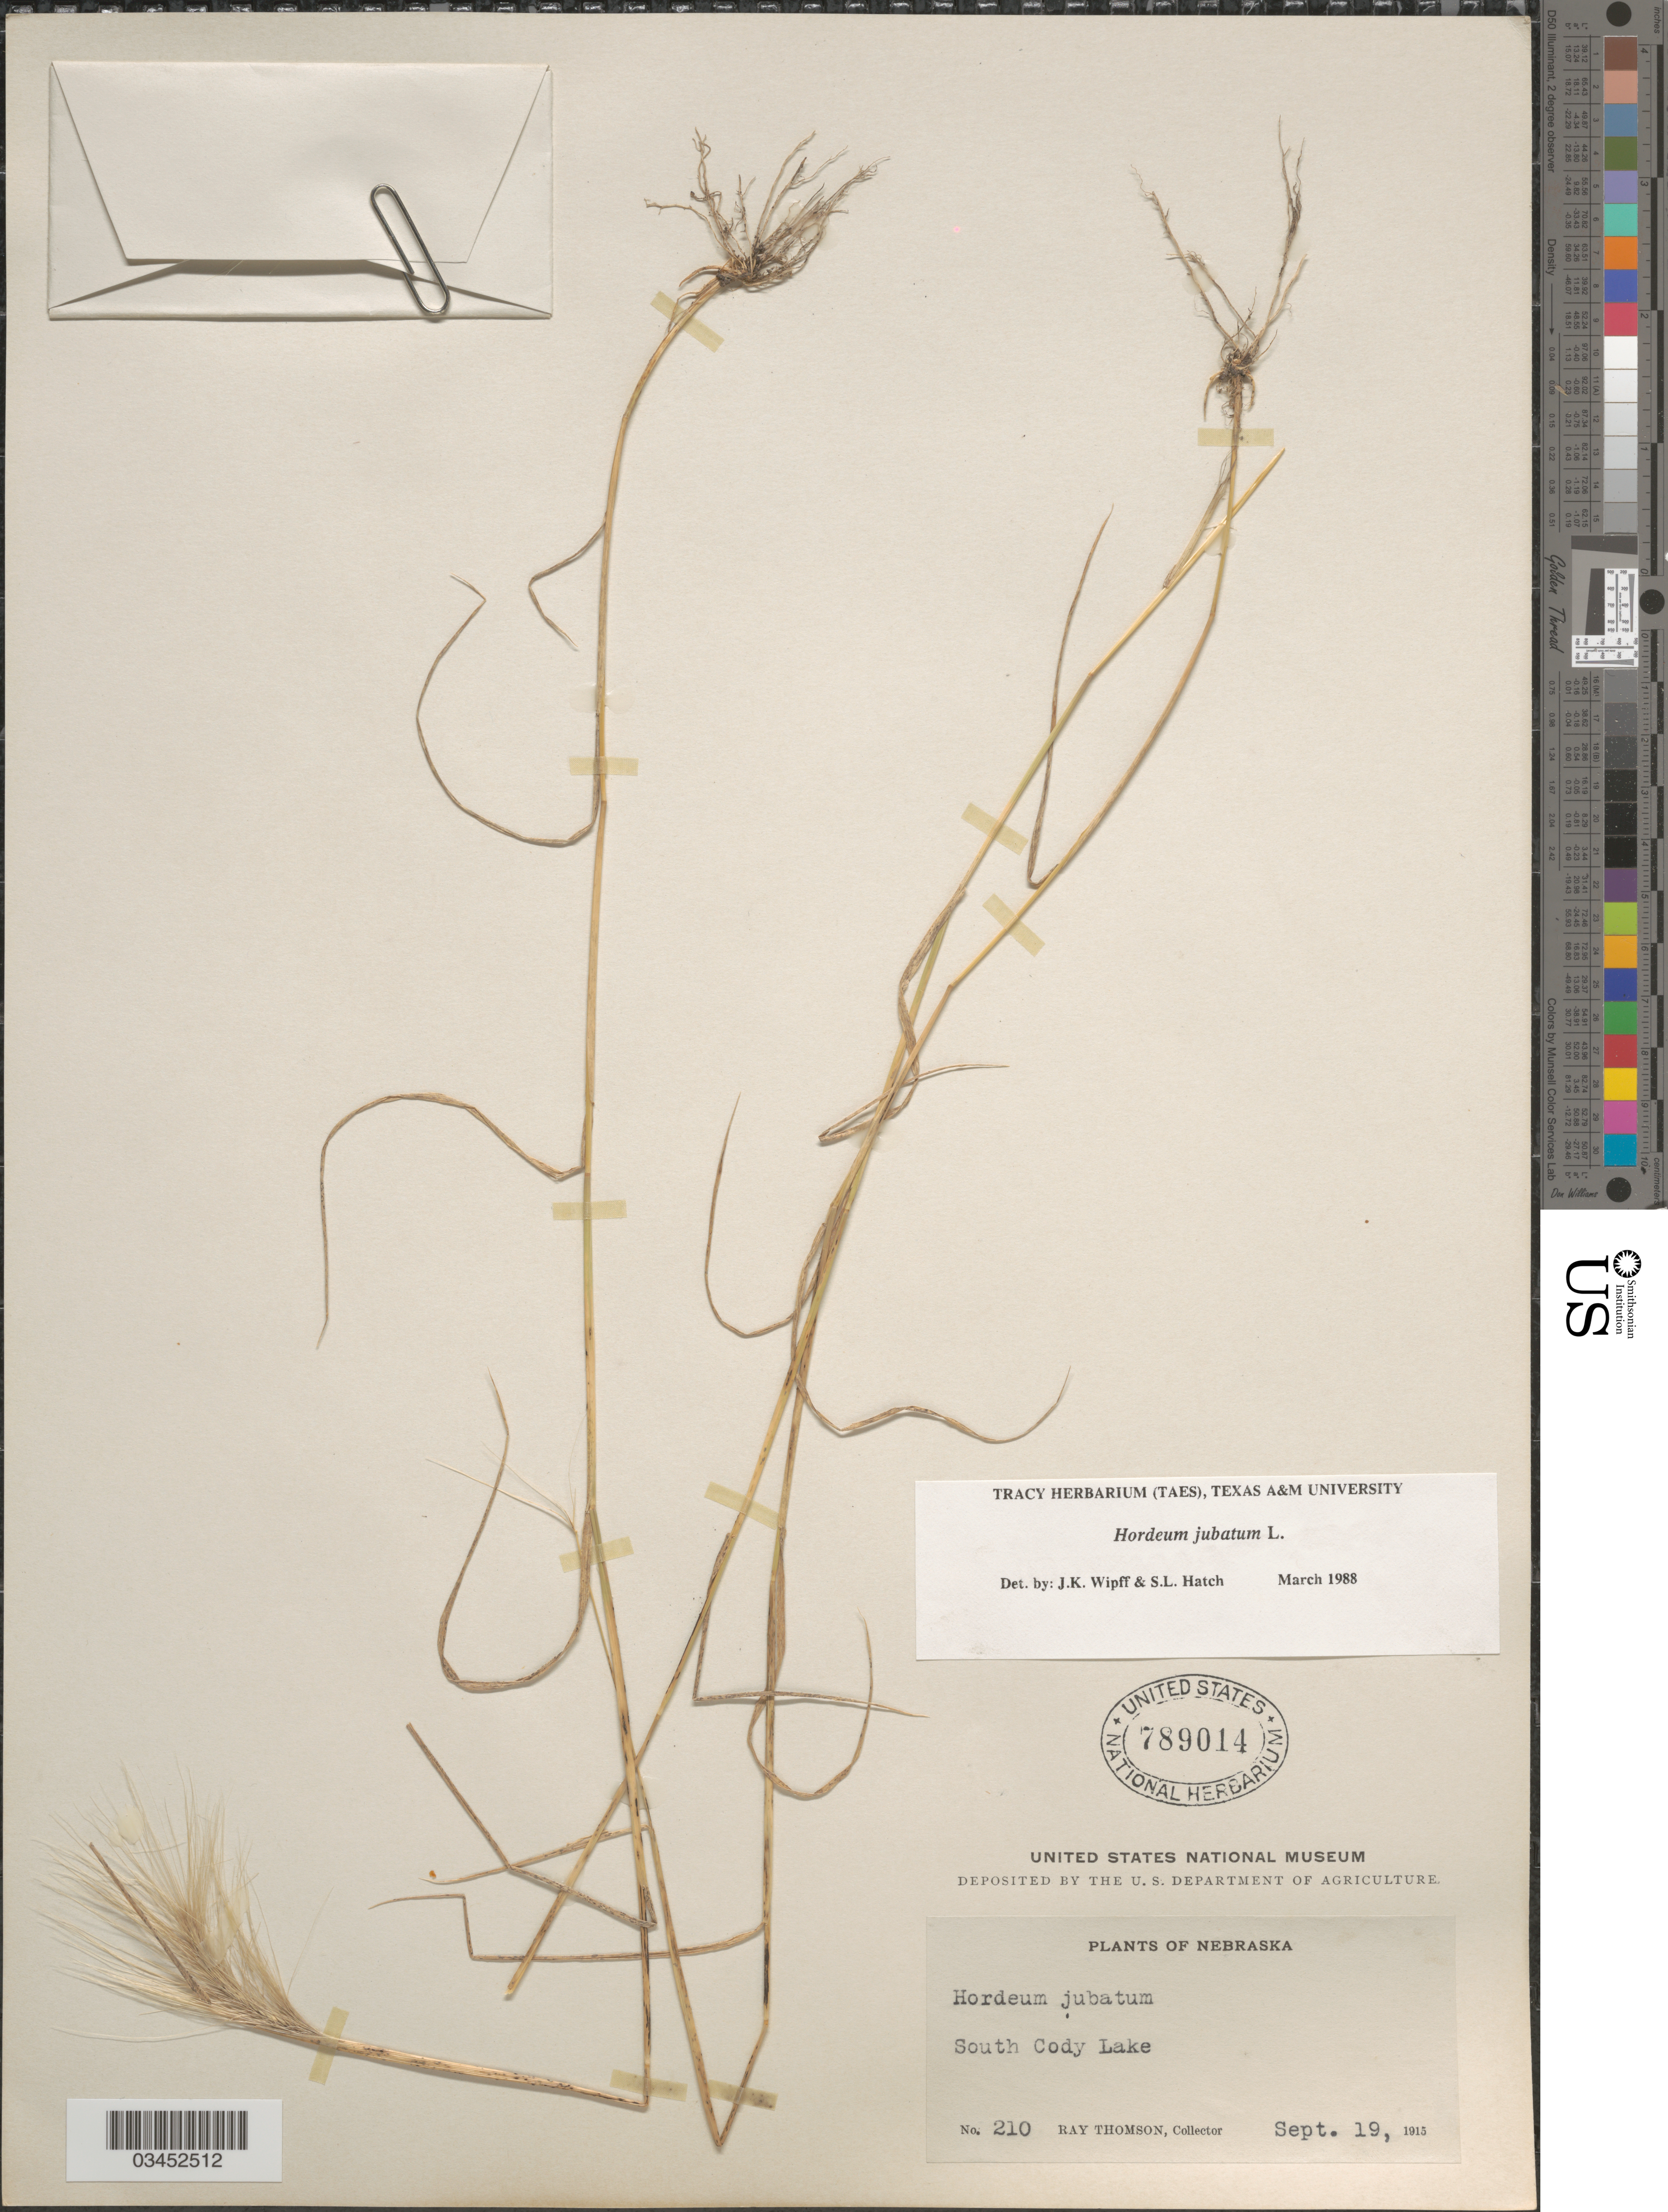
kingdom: Plantae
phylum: Tracheophyta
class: Liliopsida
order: Poales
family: Poaceae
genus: Hordeum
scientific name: Hordeum jubatum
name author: L.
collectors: R. Thomson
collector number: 210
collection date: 1915-09-19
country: United States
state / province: Nebraska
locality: South Cody Lake.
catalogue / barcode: US 789014